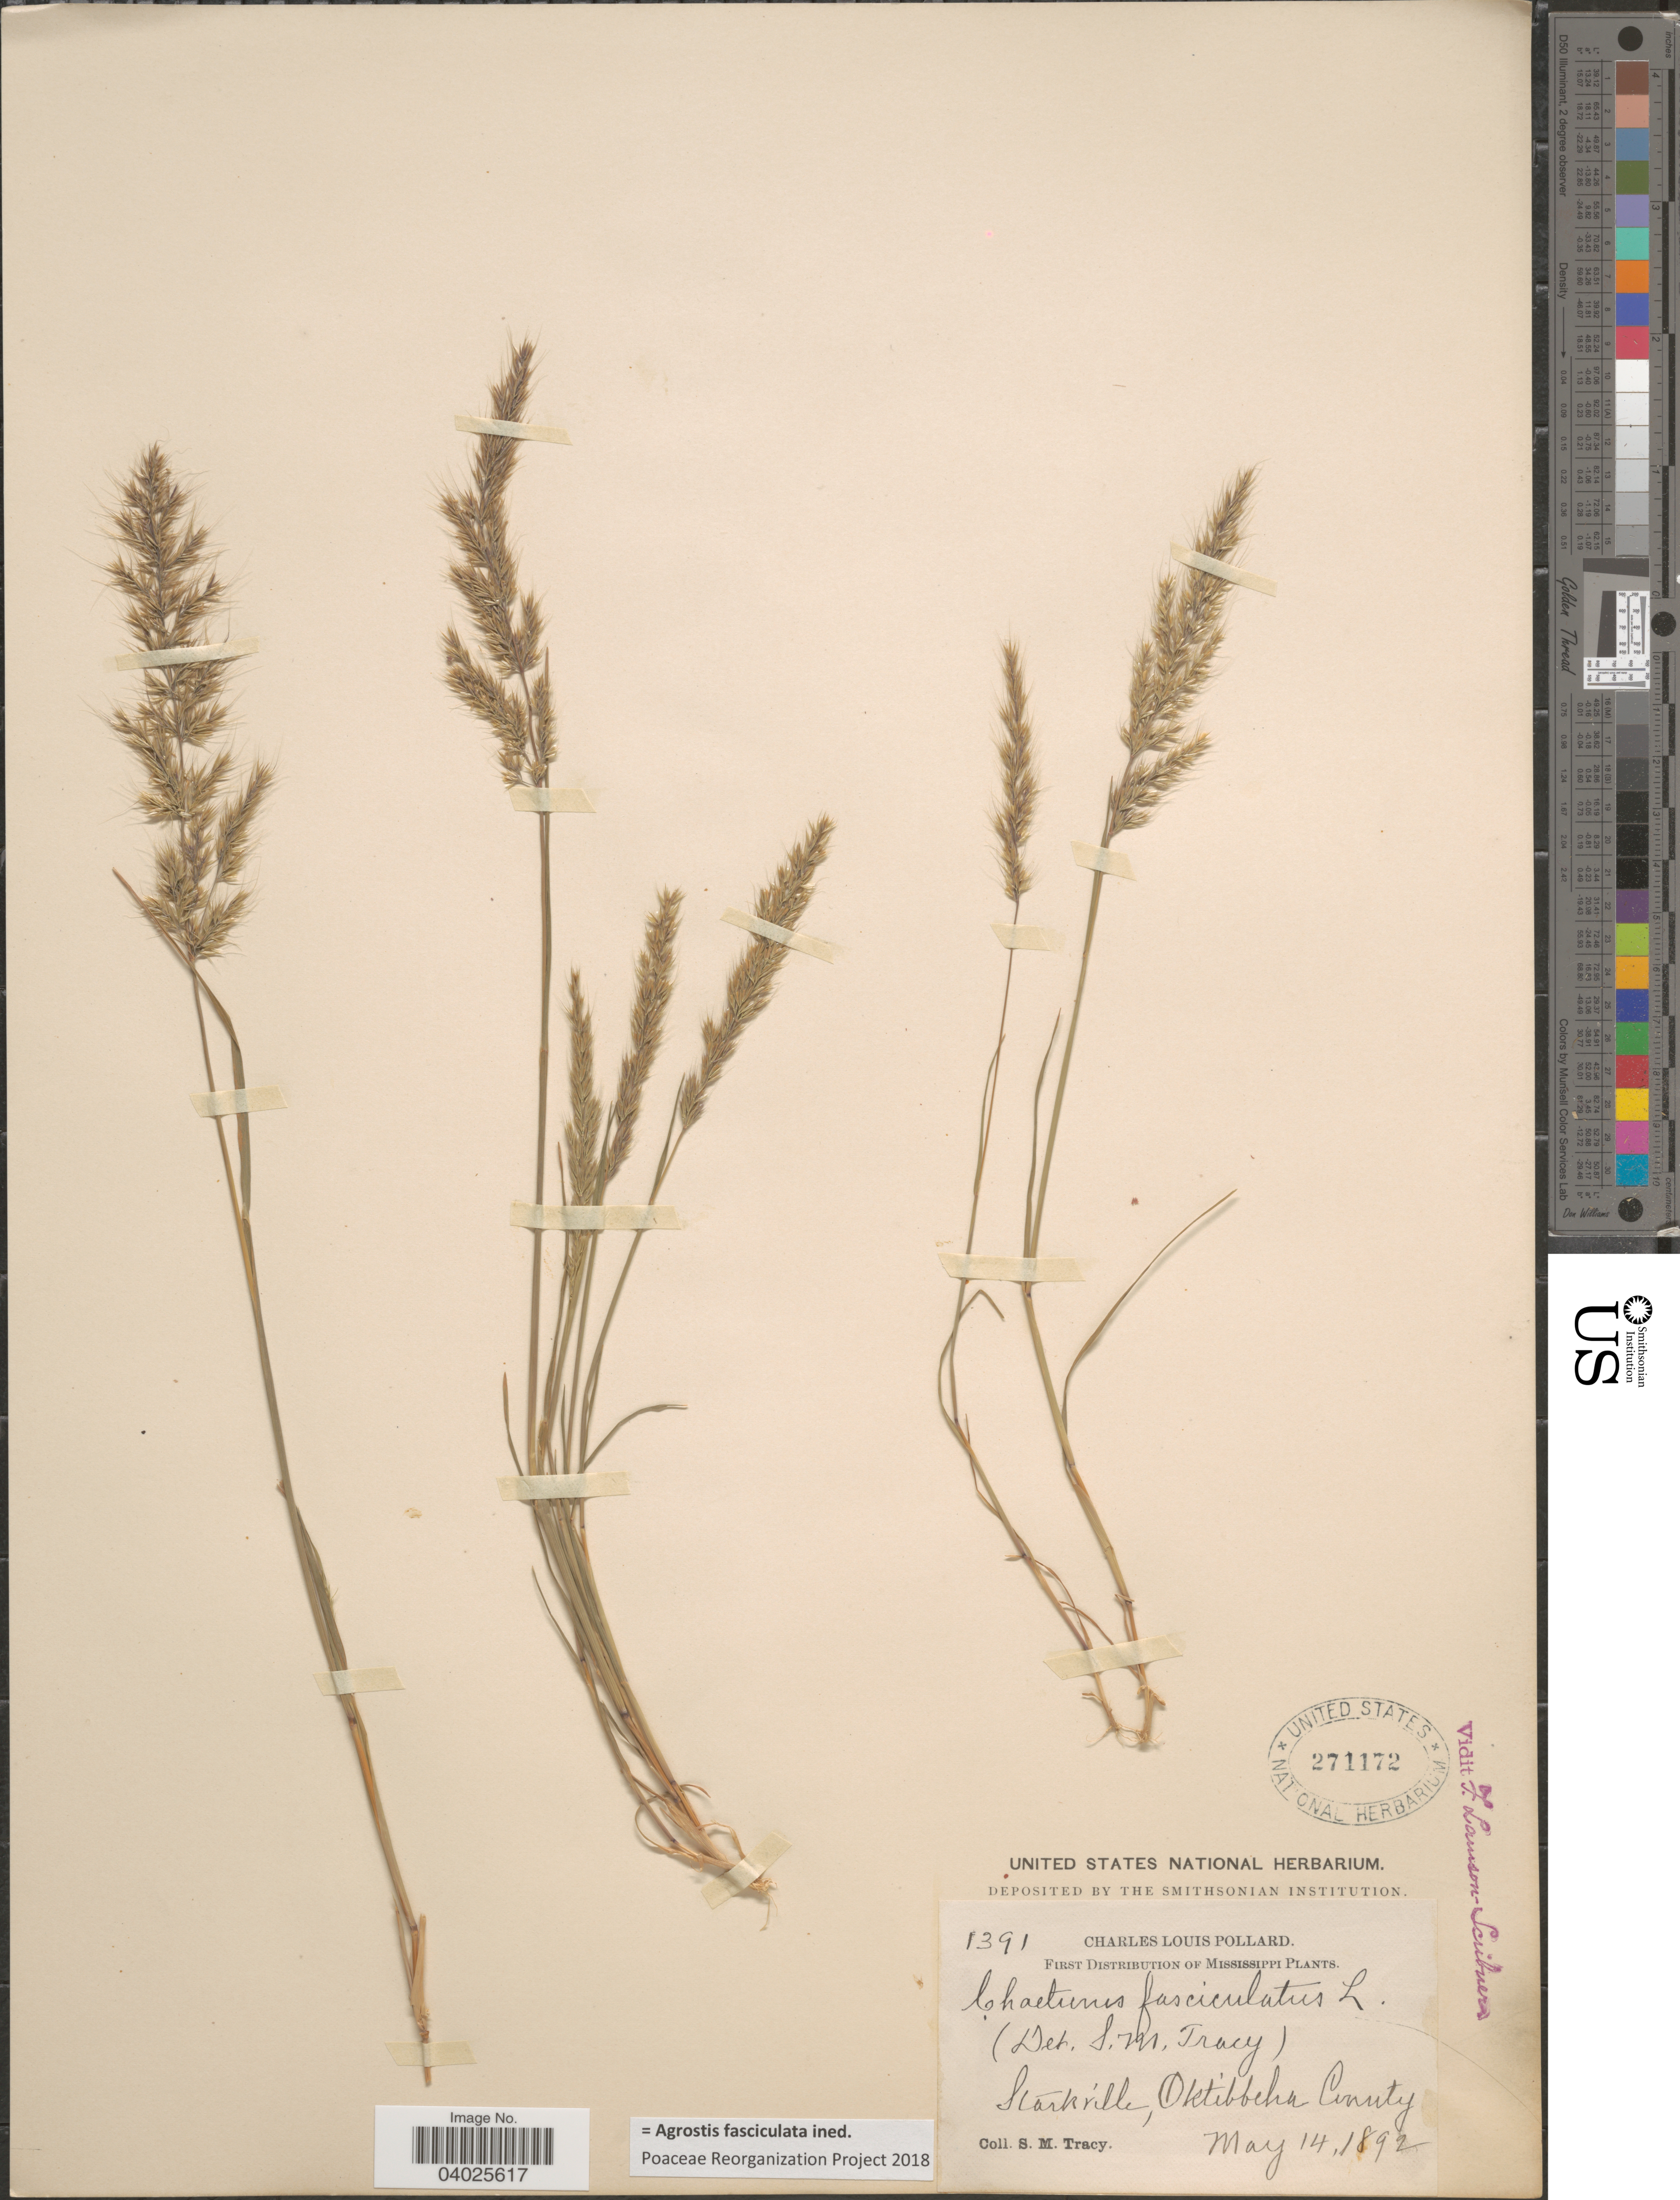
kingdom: Plantae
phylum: Tracheophyta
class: Liliopsida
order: Poales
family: Poaceae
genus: Agrostis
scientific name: Agrostis fasciculata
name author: Roem. & Schult.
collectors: S. M. Tracy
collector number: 1391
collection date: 1892-05-14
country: United States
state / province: Mississippi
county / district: Oktibbeha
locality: Starkville, Oktibbeha County.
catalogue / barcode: US 271172